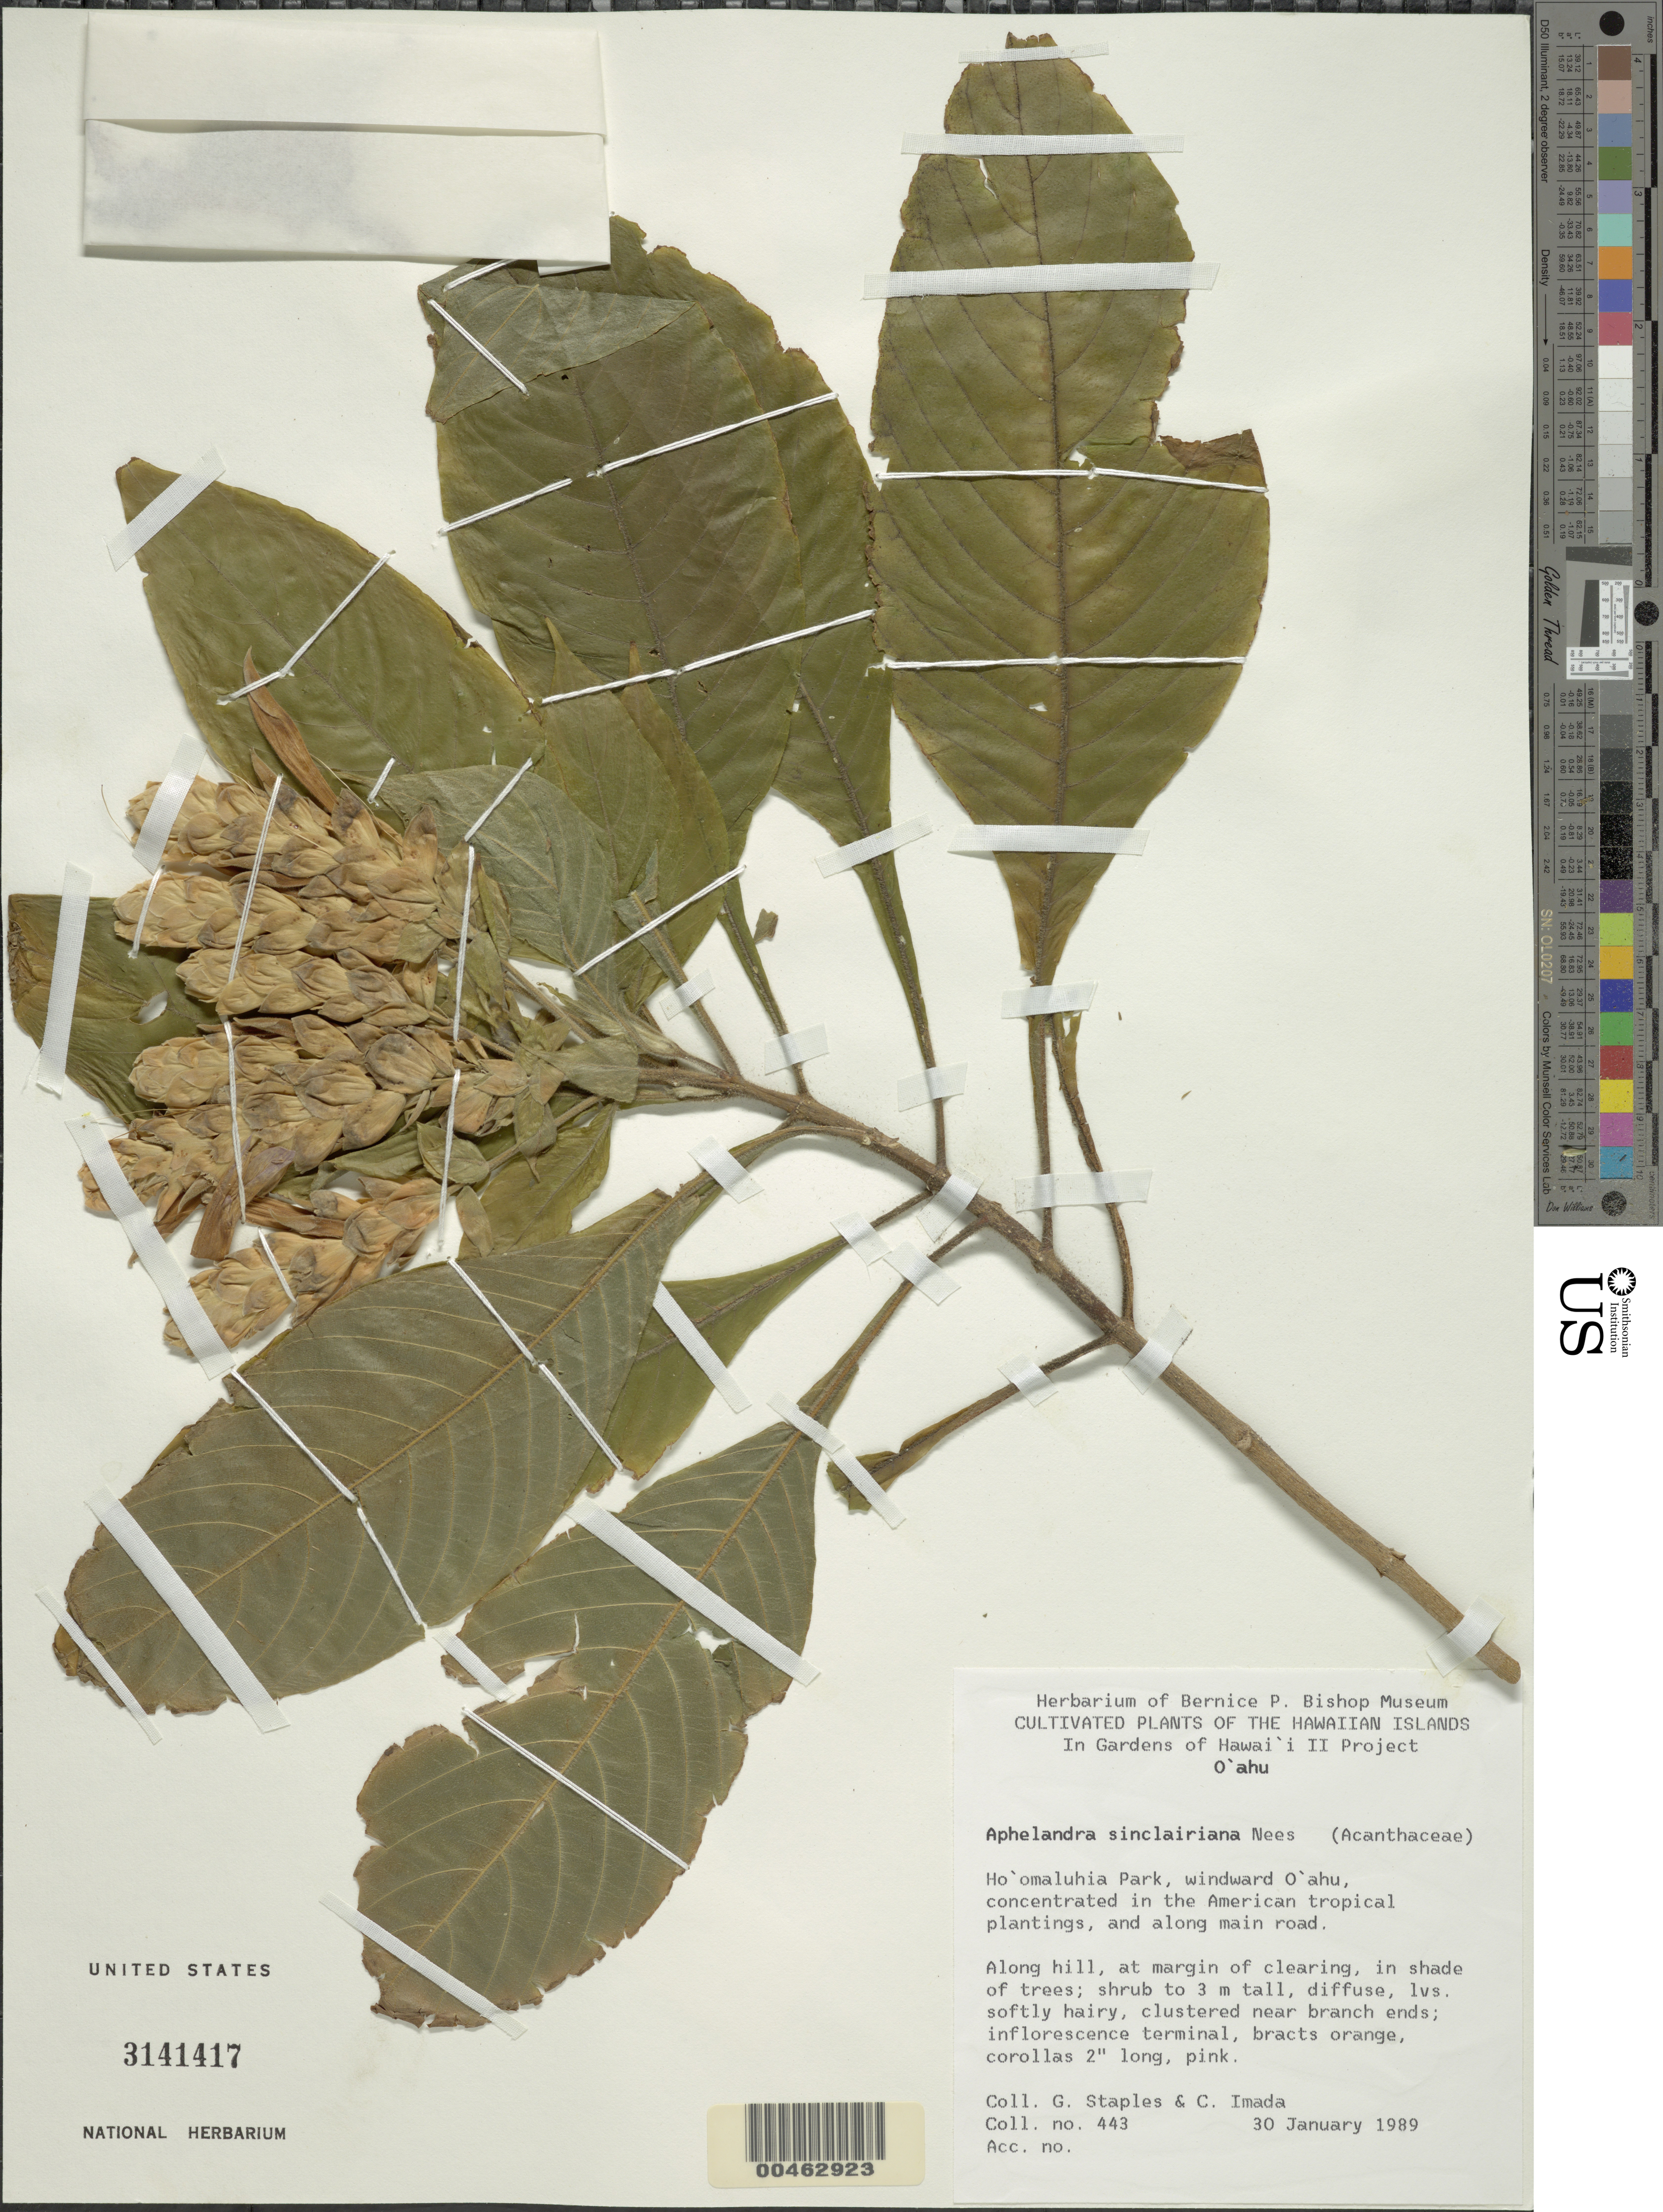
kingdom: Plantae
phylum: Tracheophyta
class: Magnoliopsida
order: Lamiales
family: Acanthaceae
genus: Aphelandra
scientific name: Aphelandra sinclairiana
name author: Nees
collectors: G. Staples & C. Imada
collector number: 443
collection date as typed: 30 Jan 1989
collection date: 1989-01-30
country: United States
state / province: Hawaii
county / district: Honolulu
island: Oahu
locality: Hoomaluhia Park, windward Oahu, along main road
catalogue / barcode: US 3141417